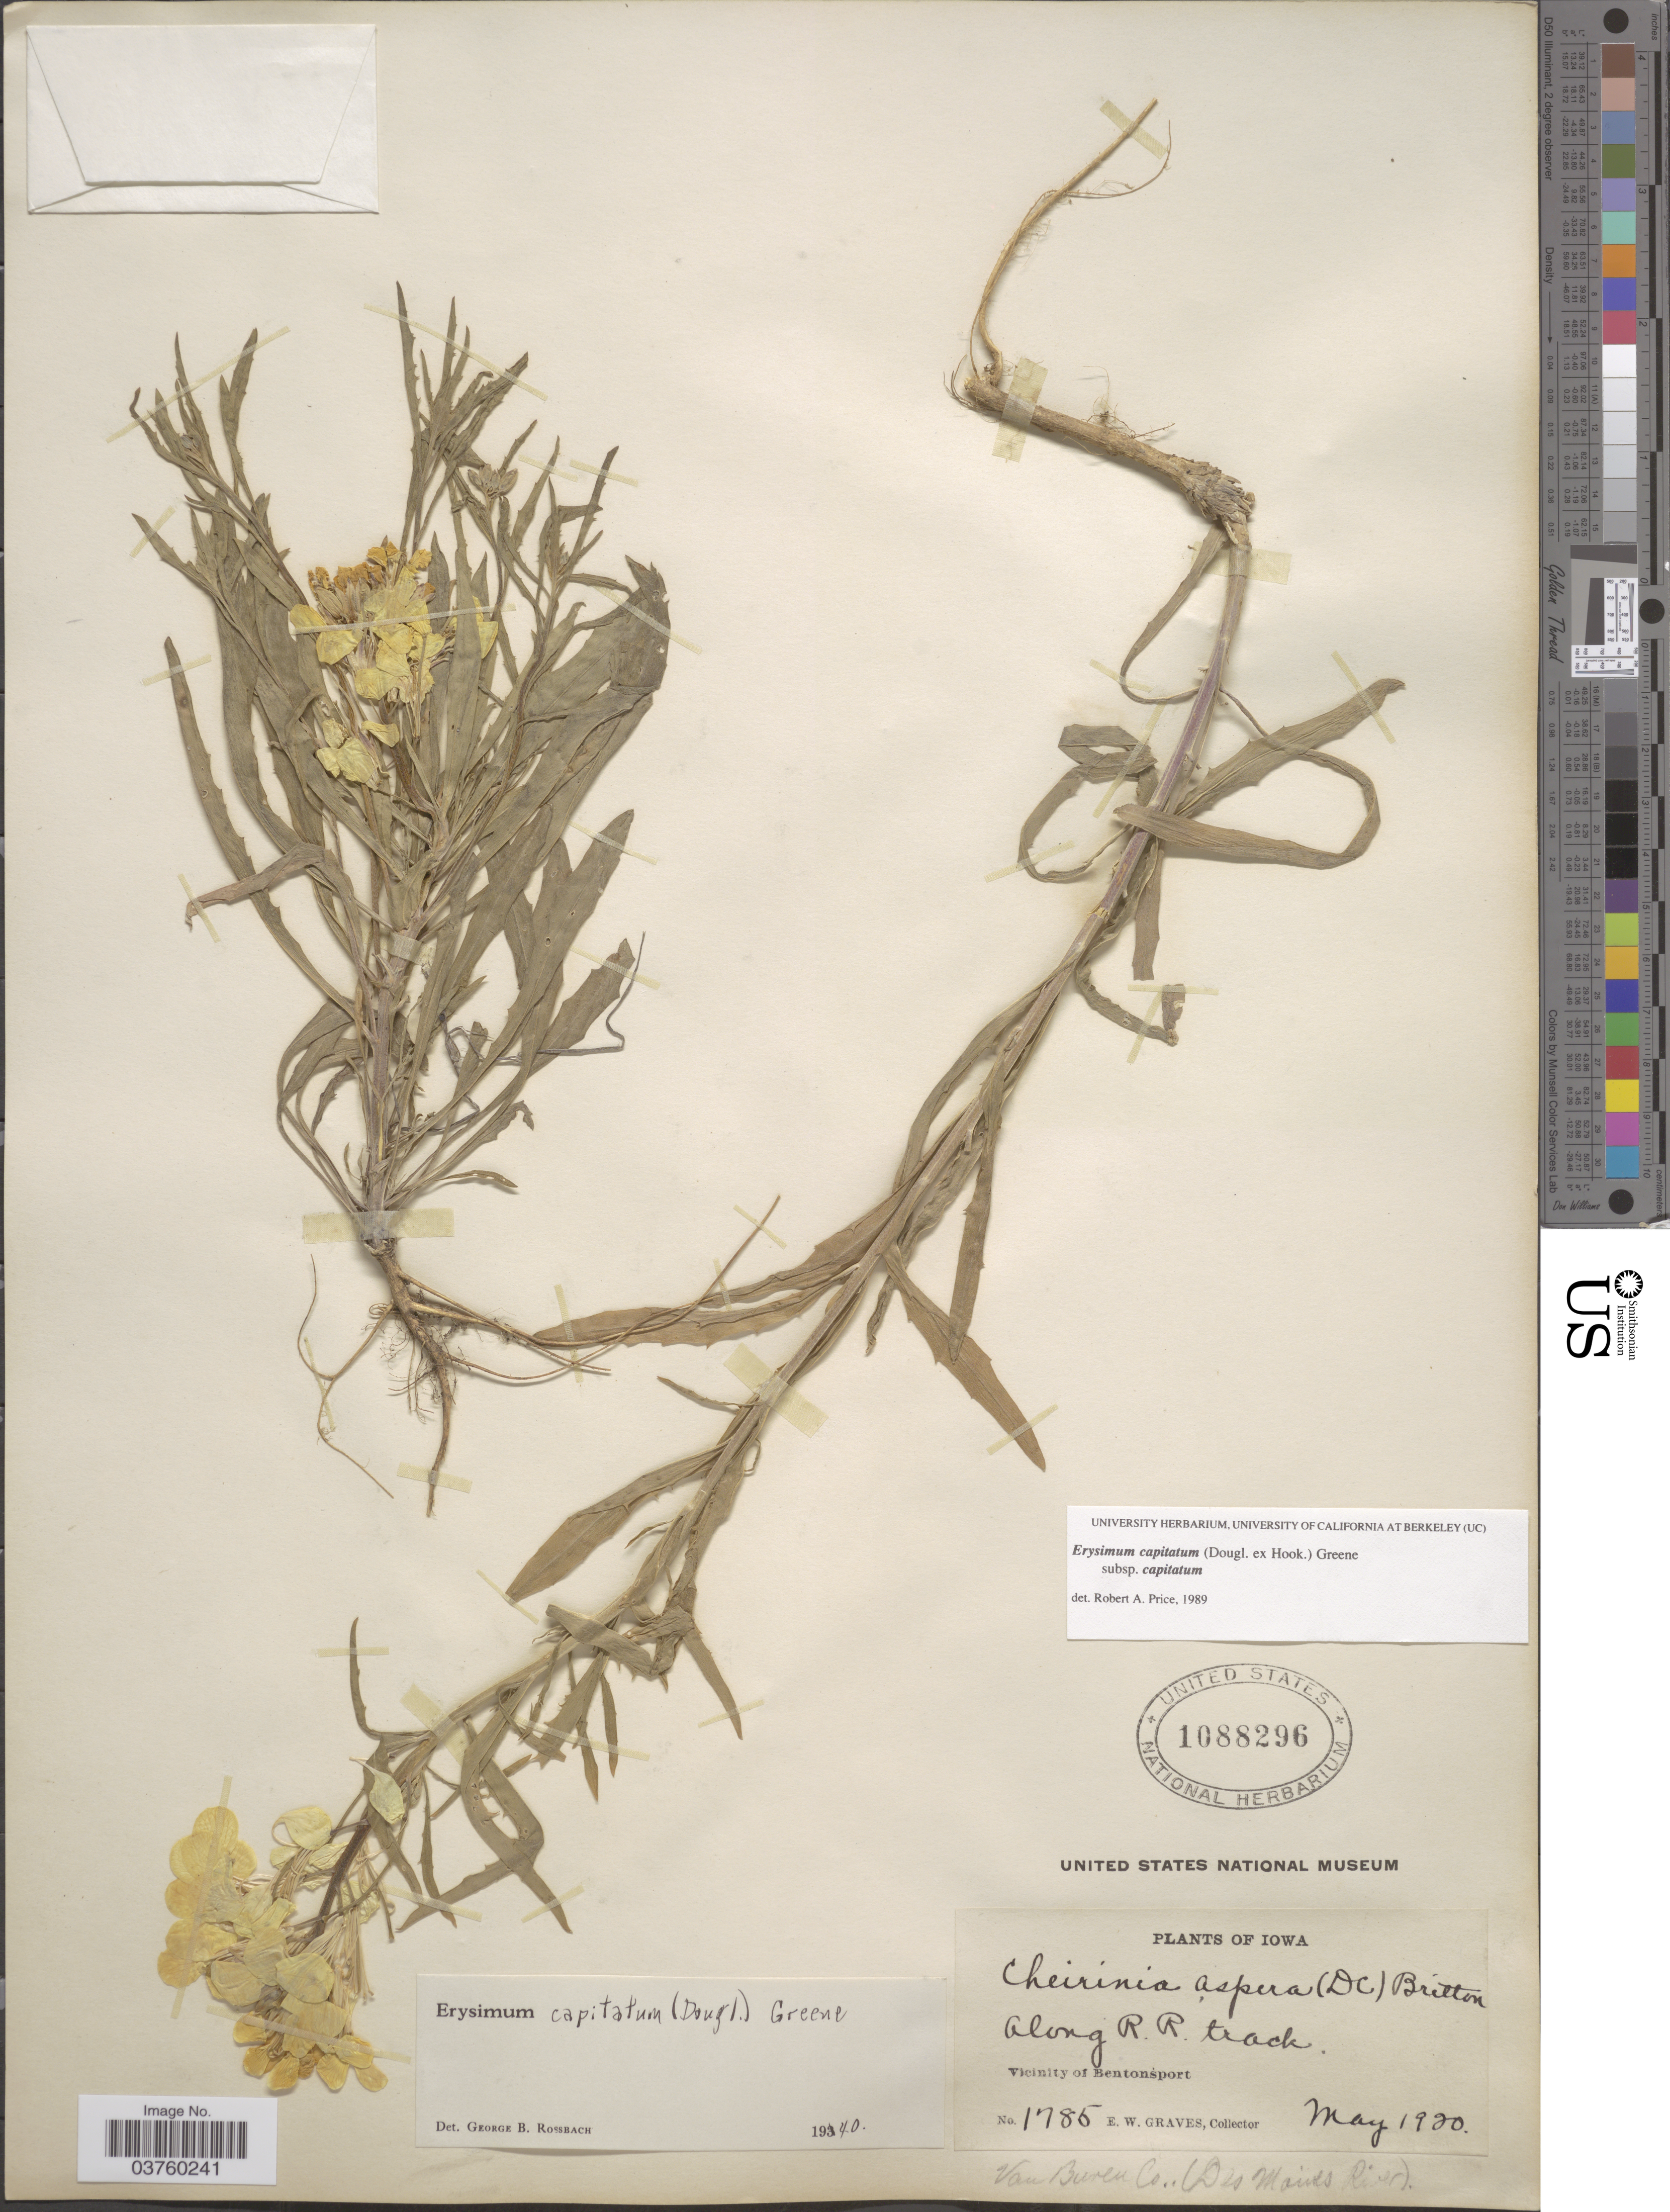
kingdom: Plantae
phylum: Tracheophyta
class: Magnoliopsida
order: Brassicales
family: Brassicaceae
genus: Erysimum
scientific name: Erysimum capitatum subsp. capitatum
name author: (Douglas ex Hook.) Greene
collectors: E. Graves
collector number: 1785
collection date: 1920-05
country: United States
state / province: Iowa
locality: Along R.R. track. Vicinity of Bentonsport. Van Buren Co. (Des Moines River).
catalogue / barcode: US 1088296